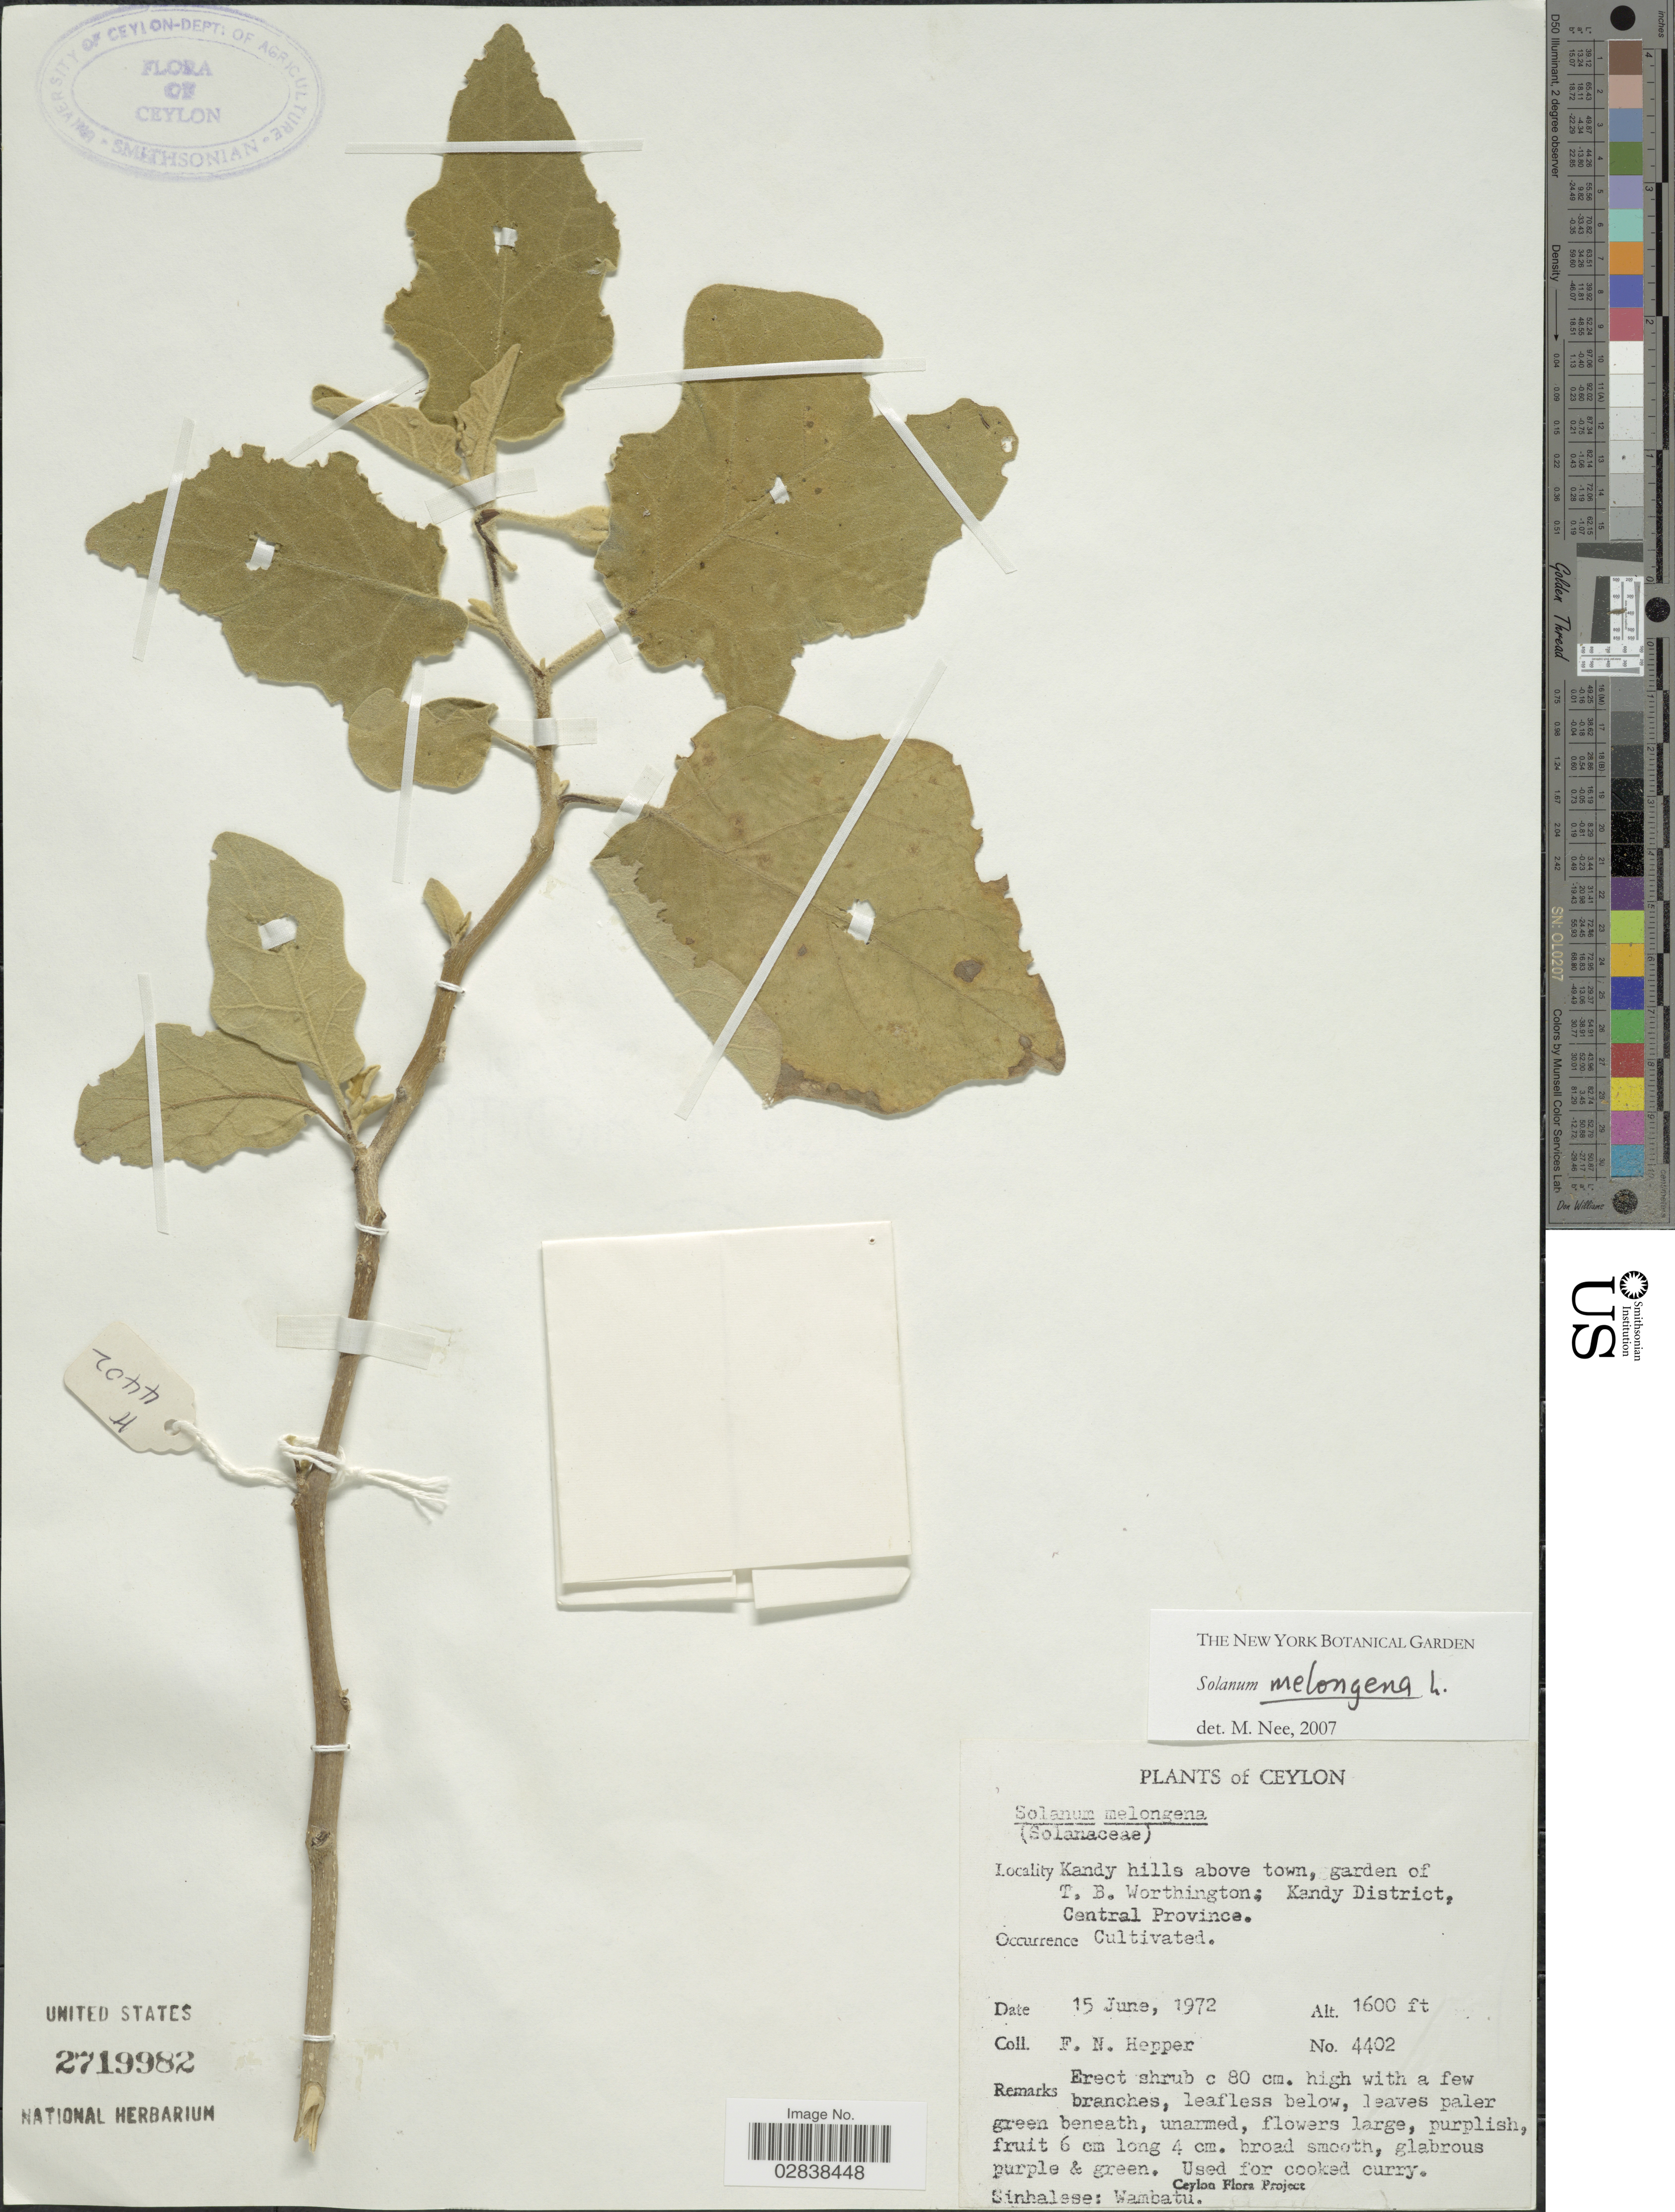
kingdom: Plantae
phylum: Tracheophyta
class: Magnoliopsida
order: Solanales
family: Solanaceae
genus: Solanum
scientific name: Solanum melongena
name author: L.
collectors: F. Hepper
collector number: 4402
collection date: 1972-06-15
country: Sri Lanka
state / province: Central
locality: Ceylon, Kandy hills above town, garden of T. B. Worthington: Kandy District, Central Province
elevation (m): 488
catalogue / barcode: US 2719982